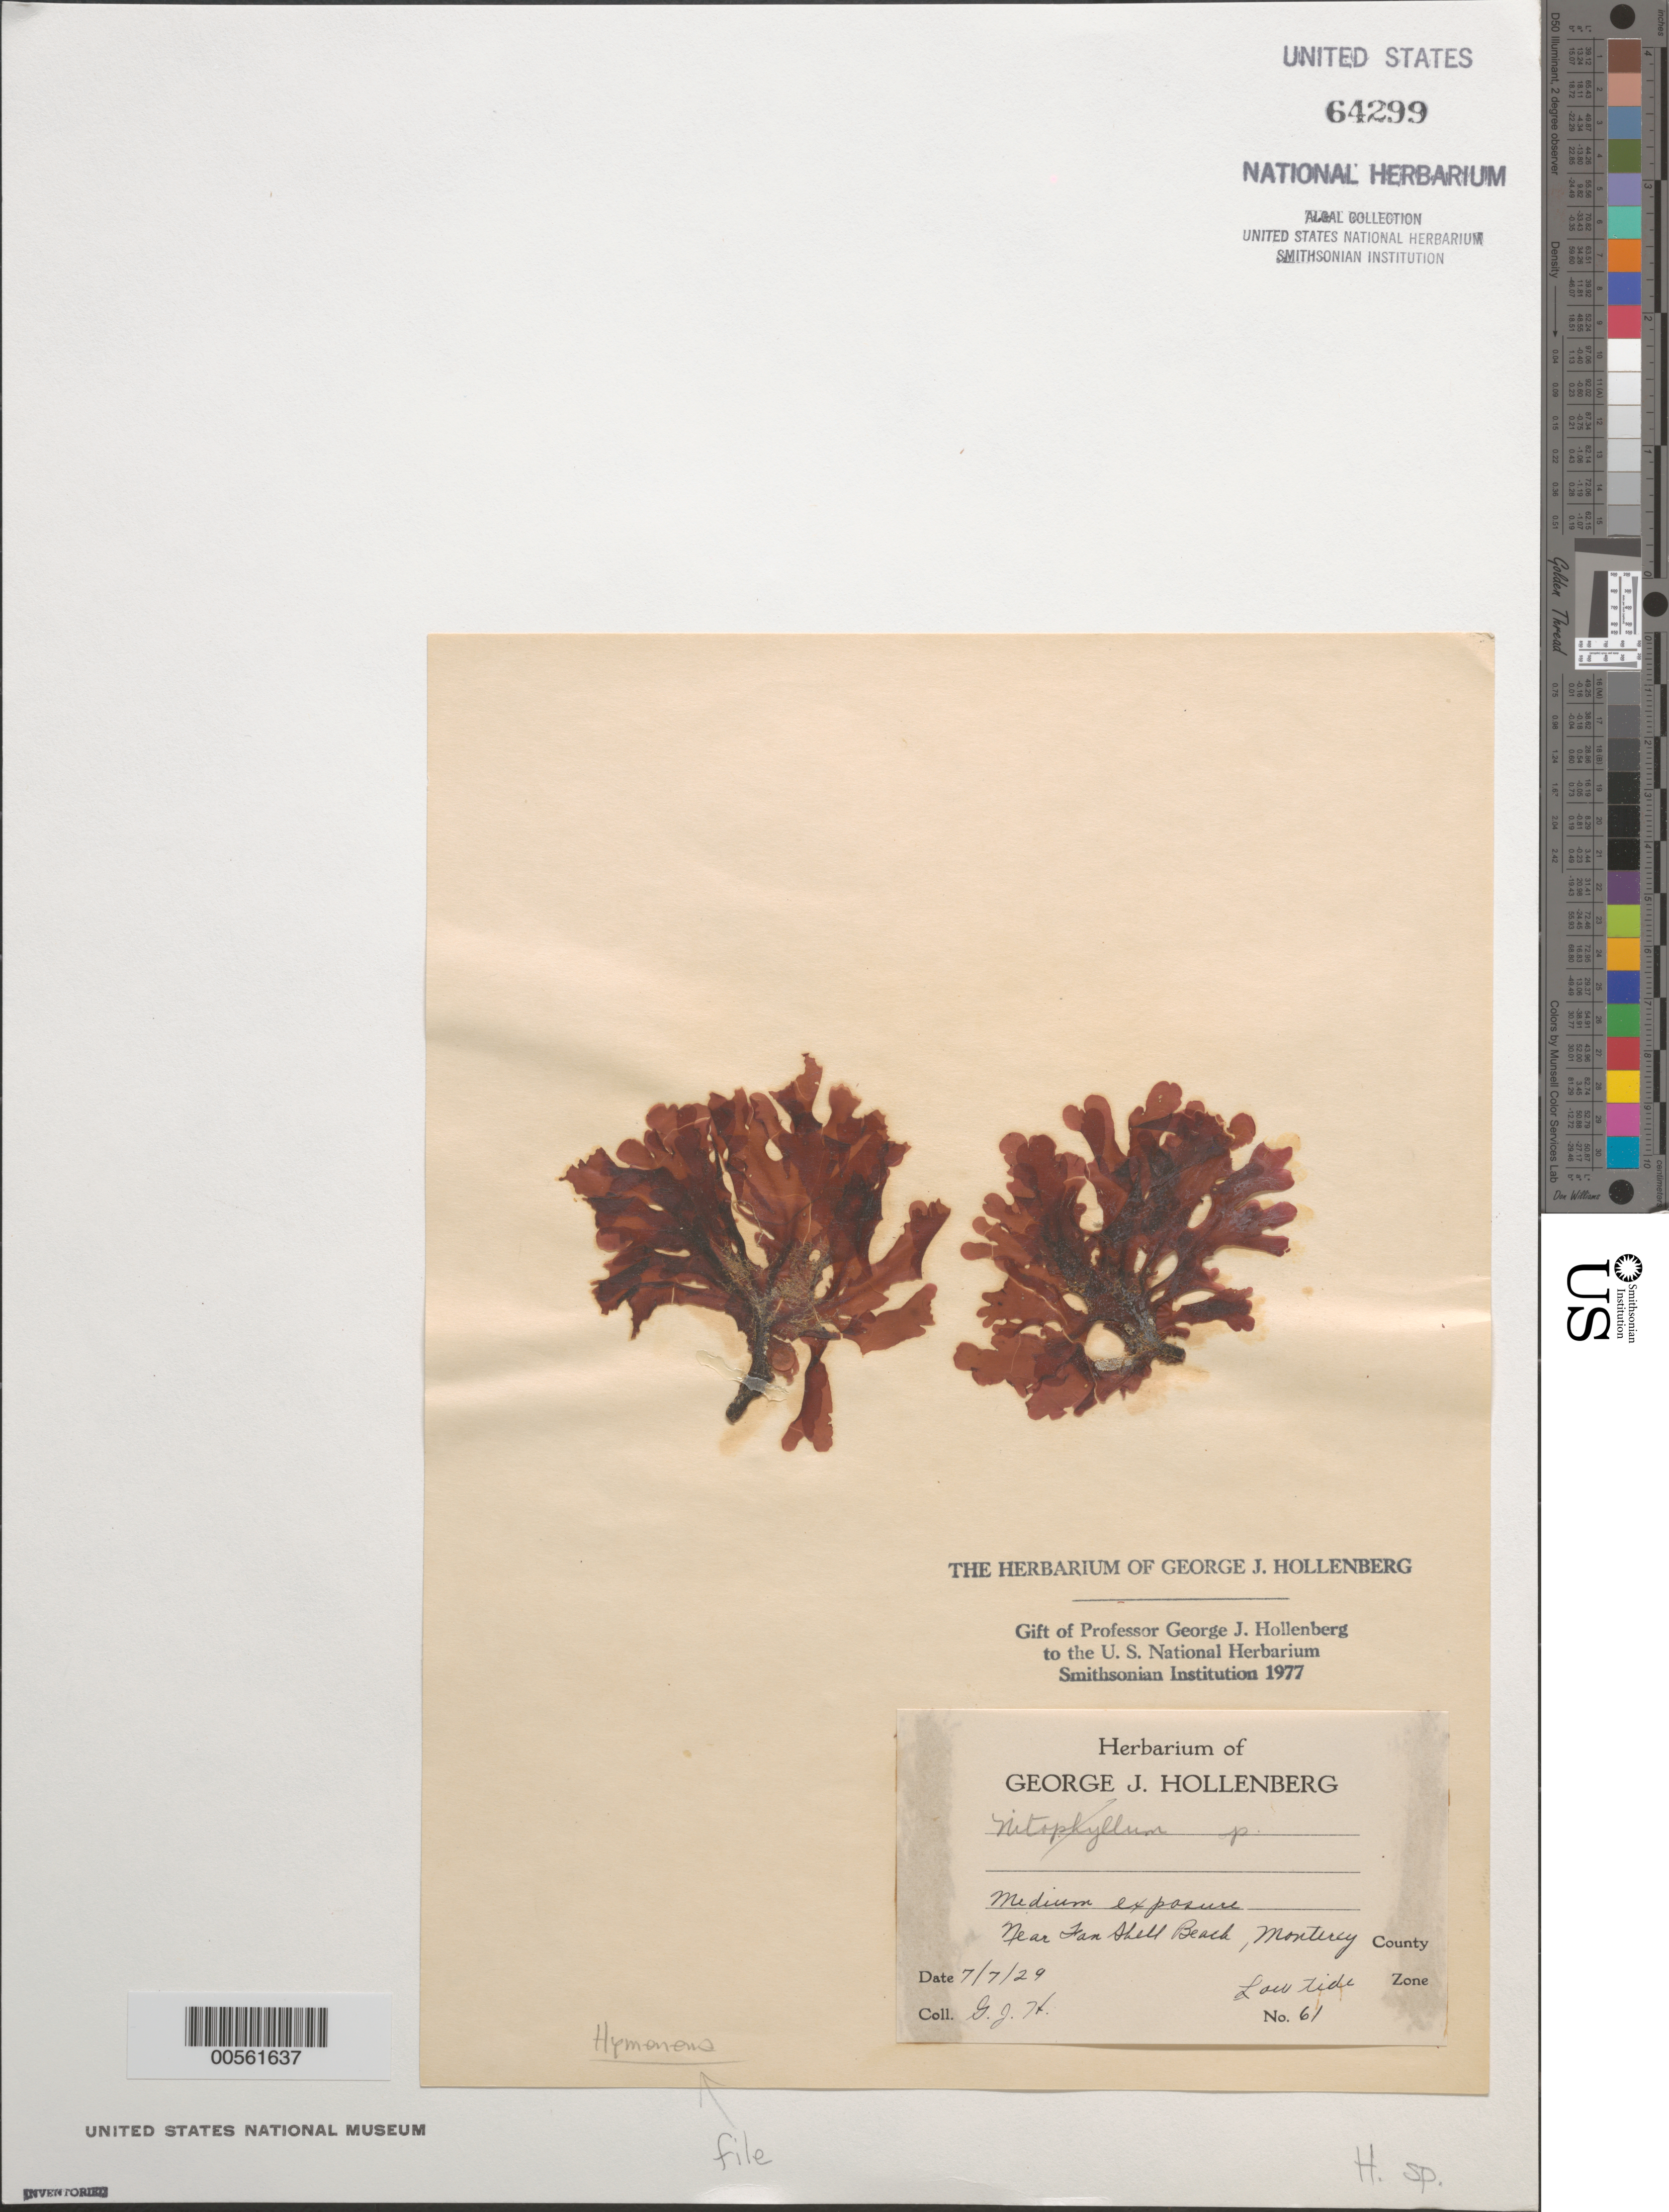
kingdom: Plantae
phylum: Rhodophyta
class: Florideophyceae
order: Ceramiales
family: Delesseriaceae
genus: Hymenena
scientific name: Hymenena sp.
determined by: Hollenberg, George J.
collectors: G. Hollenberg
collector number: GJH 61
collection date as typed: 07 Jul 1929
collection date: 1929-07-07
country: United States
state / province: California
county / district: Monterey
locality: Near Fan Shell Beach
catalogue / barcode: US 64299